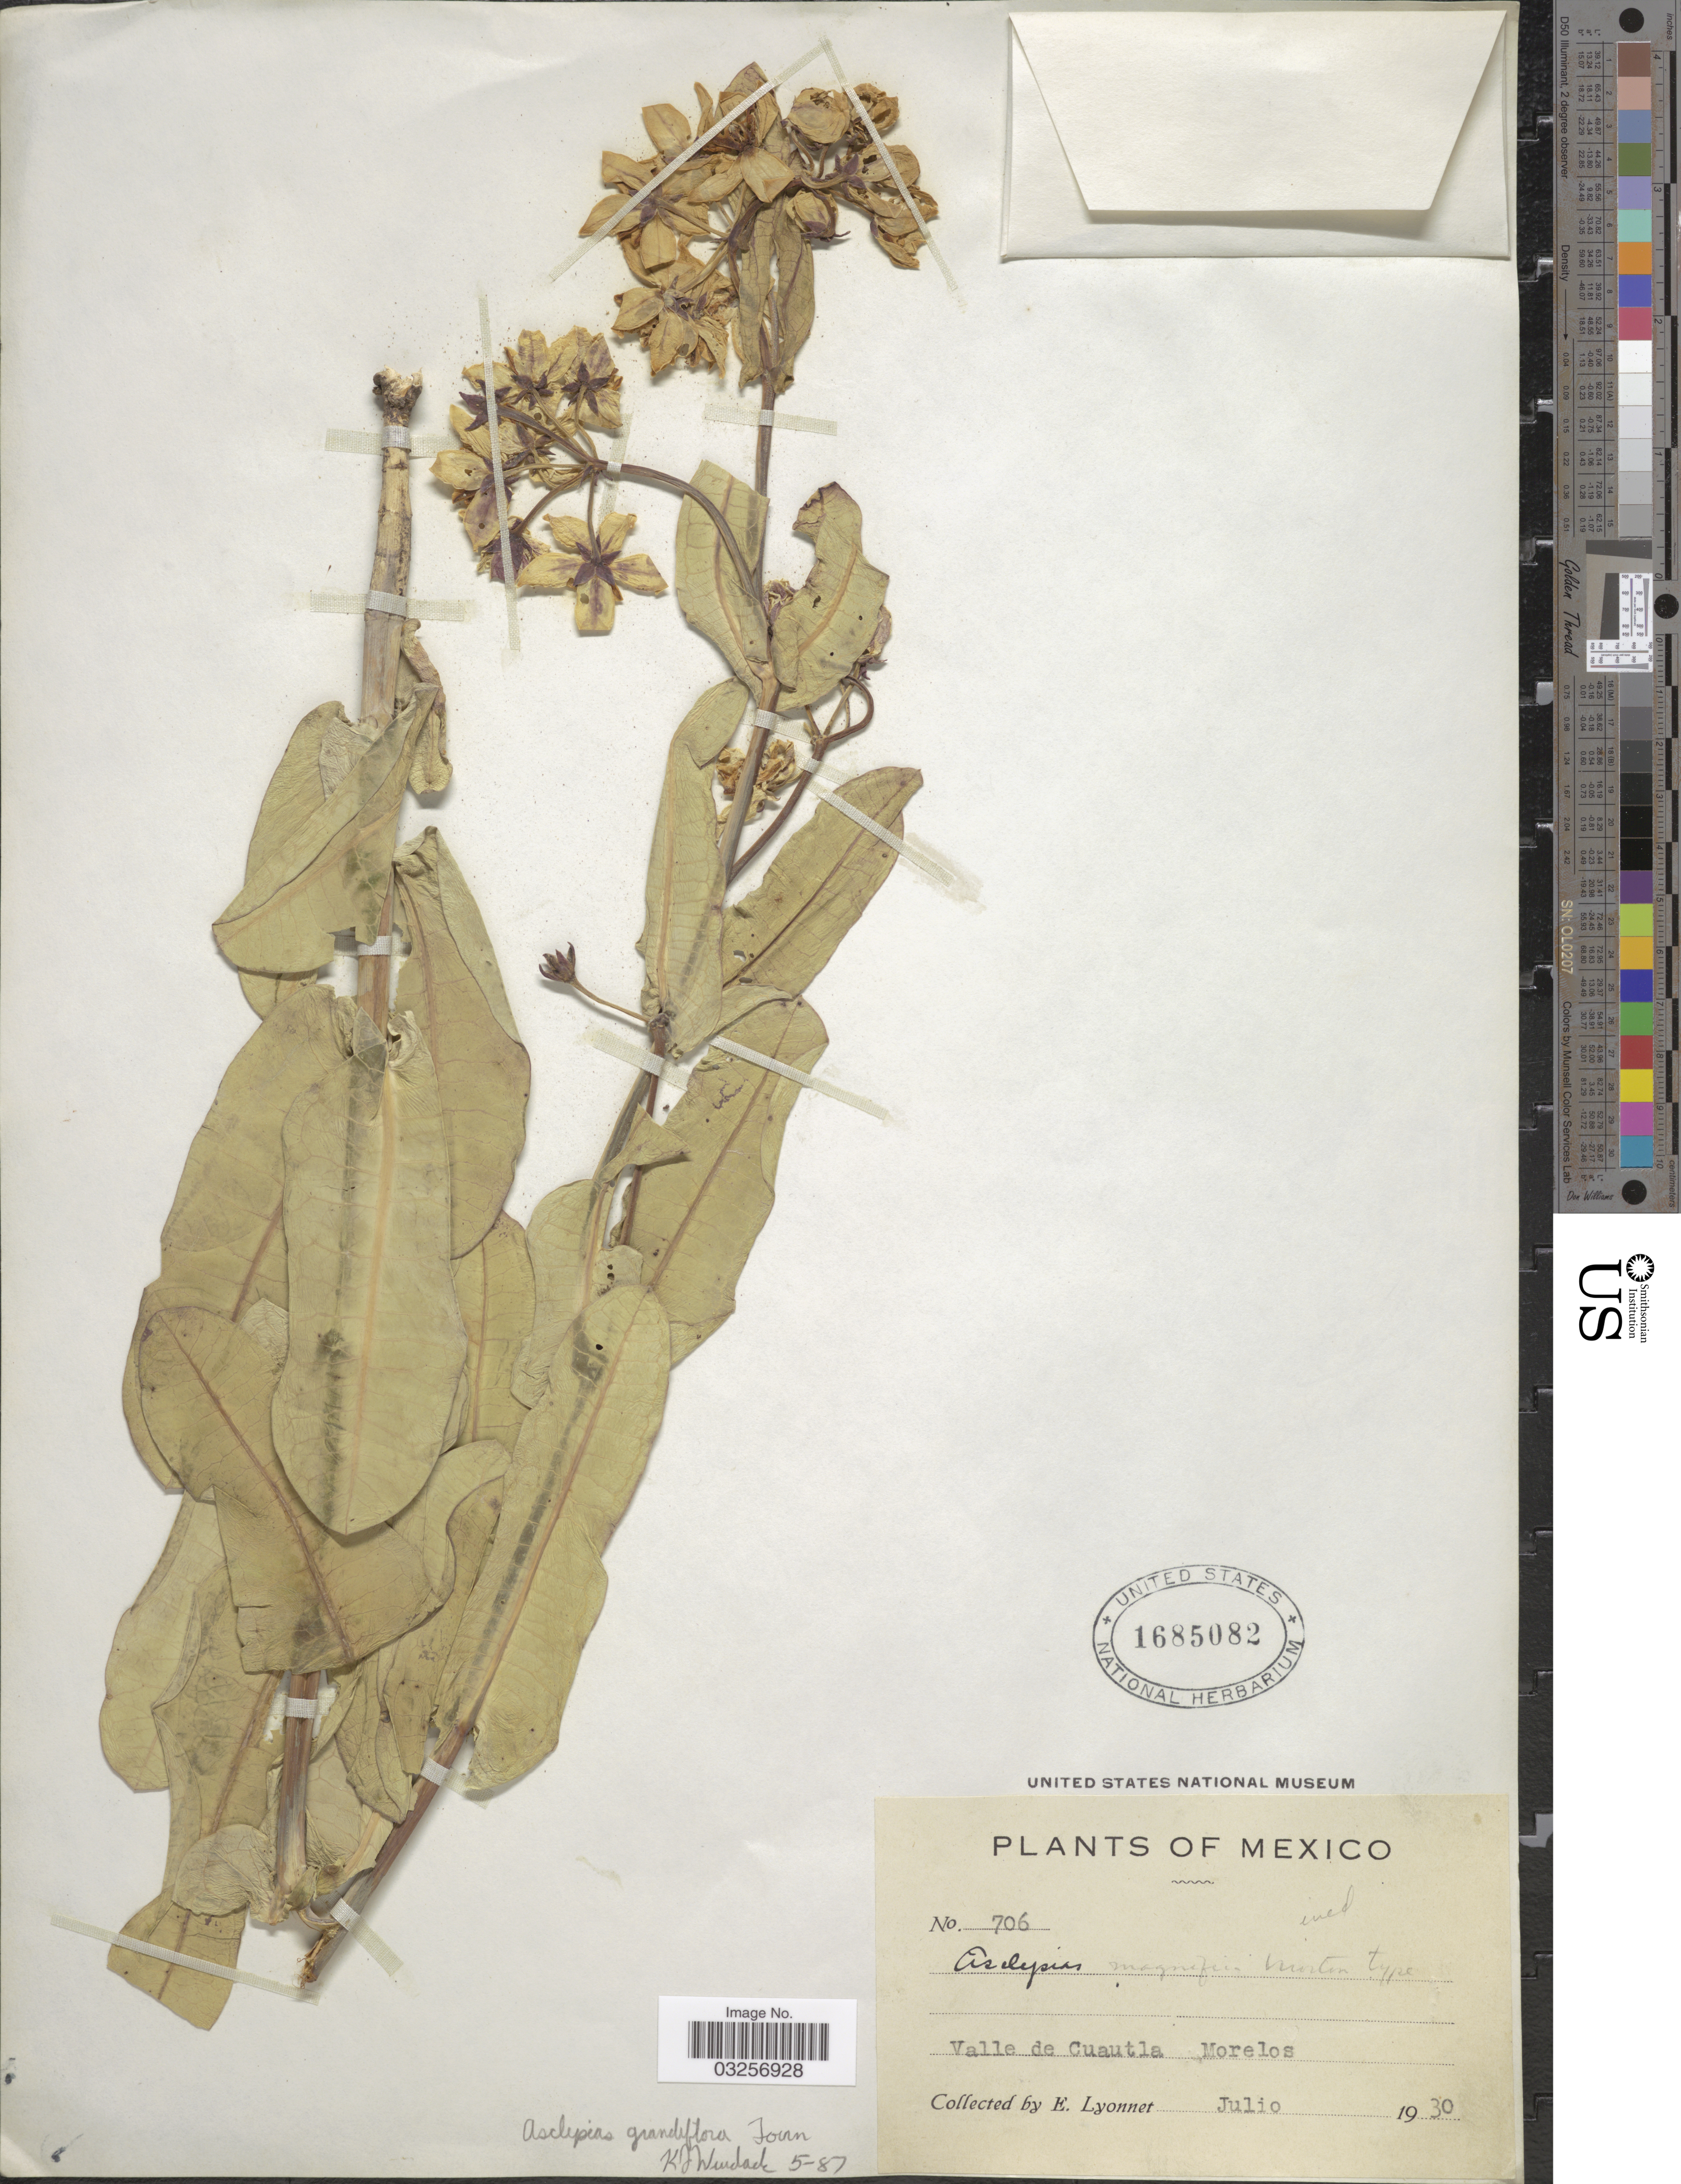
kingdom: Plantae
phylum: Tracheophyta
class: Magnoliopsida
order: Gentianales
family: Apocynaceae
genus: Asclepias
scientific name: Asclepias grandiflora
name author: L. f.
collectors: E. Lyonnet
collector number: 706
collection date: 1930-07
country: Mexico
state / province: Morelos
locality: Valle de Cuautla.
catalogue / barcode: US 1685082